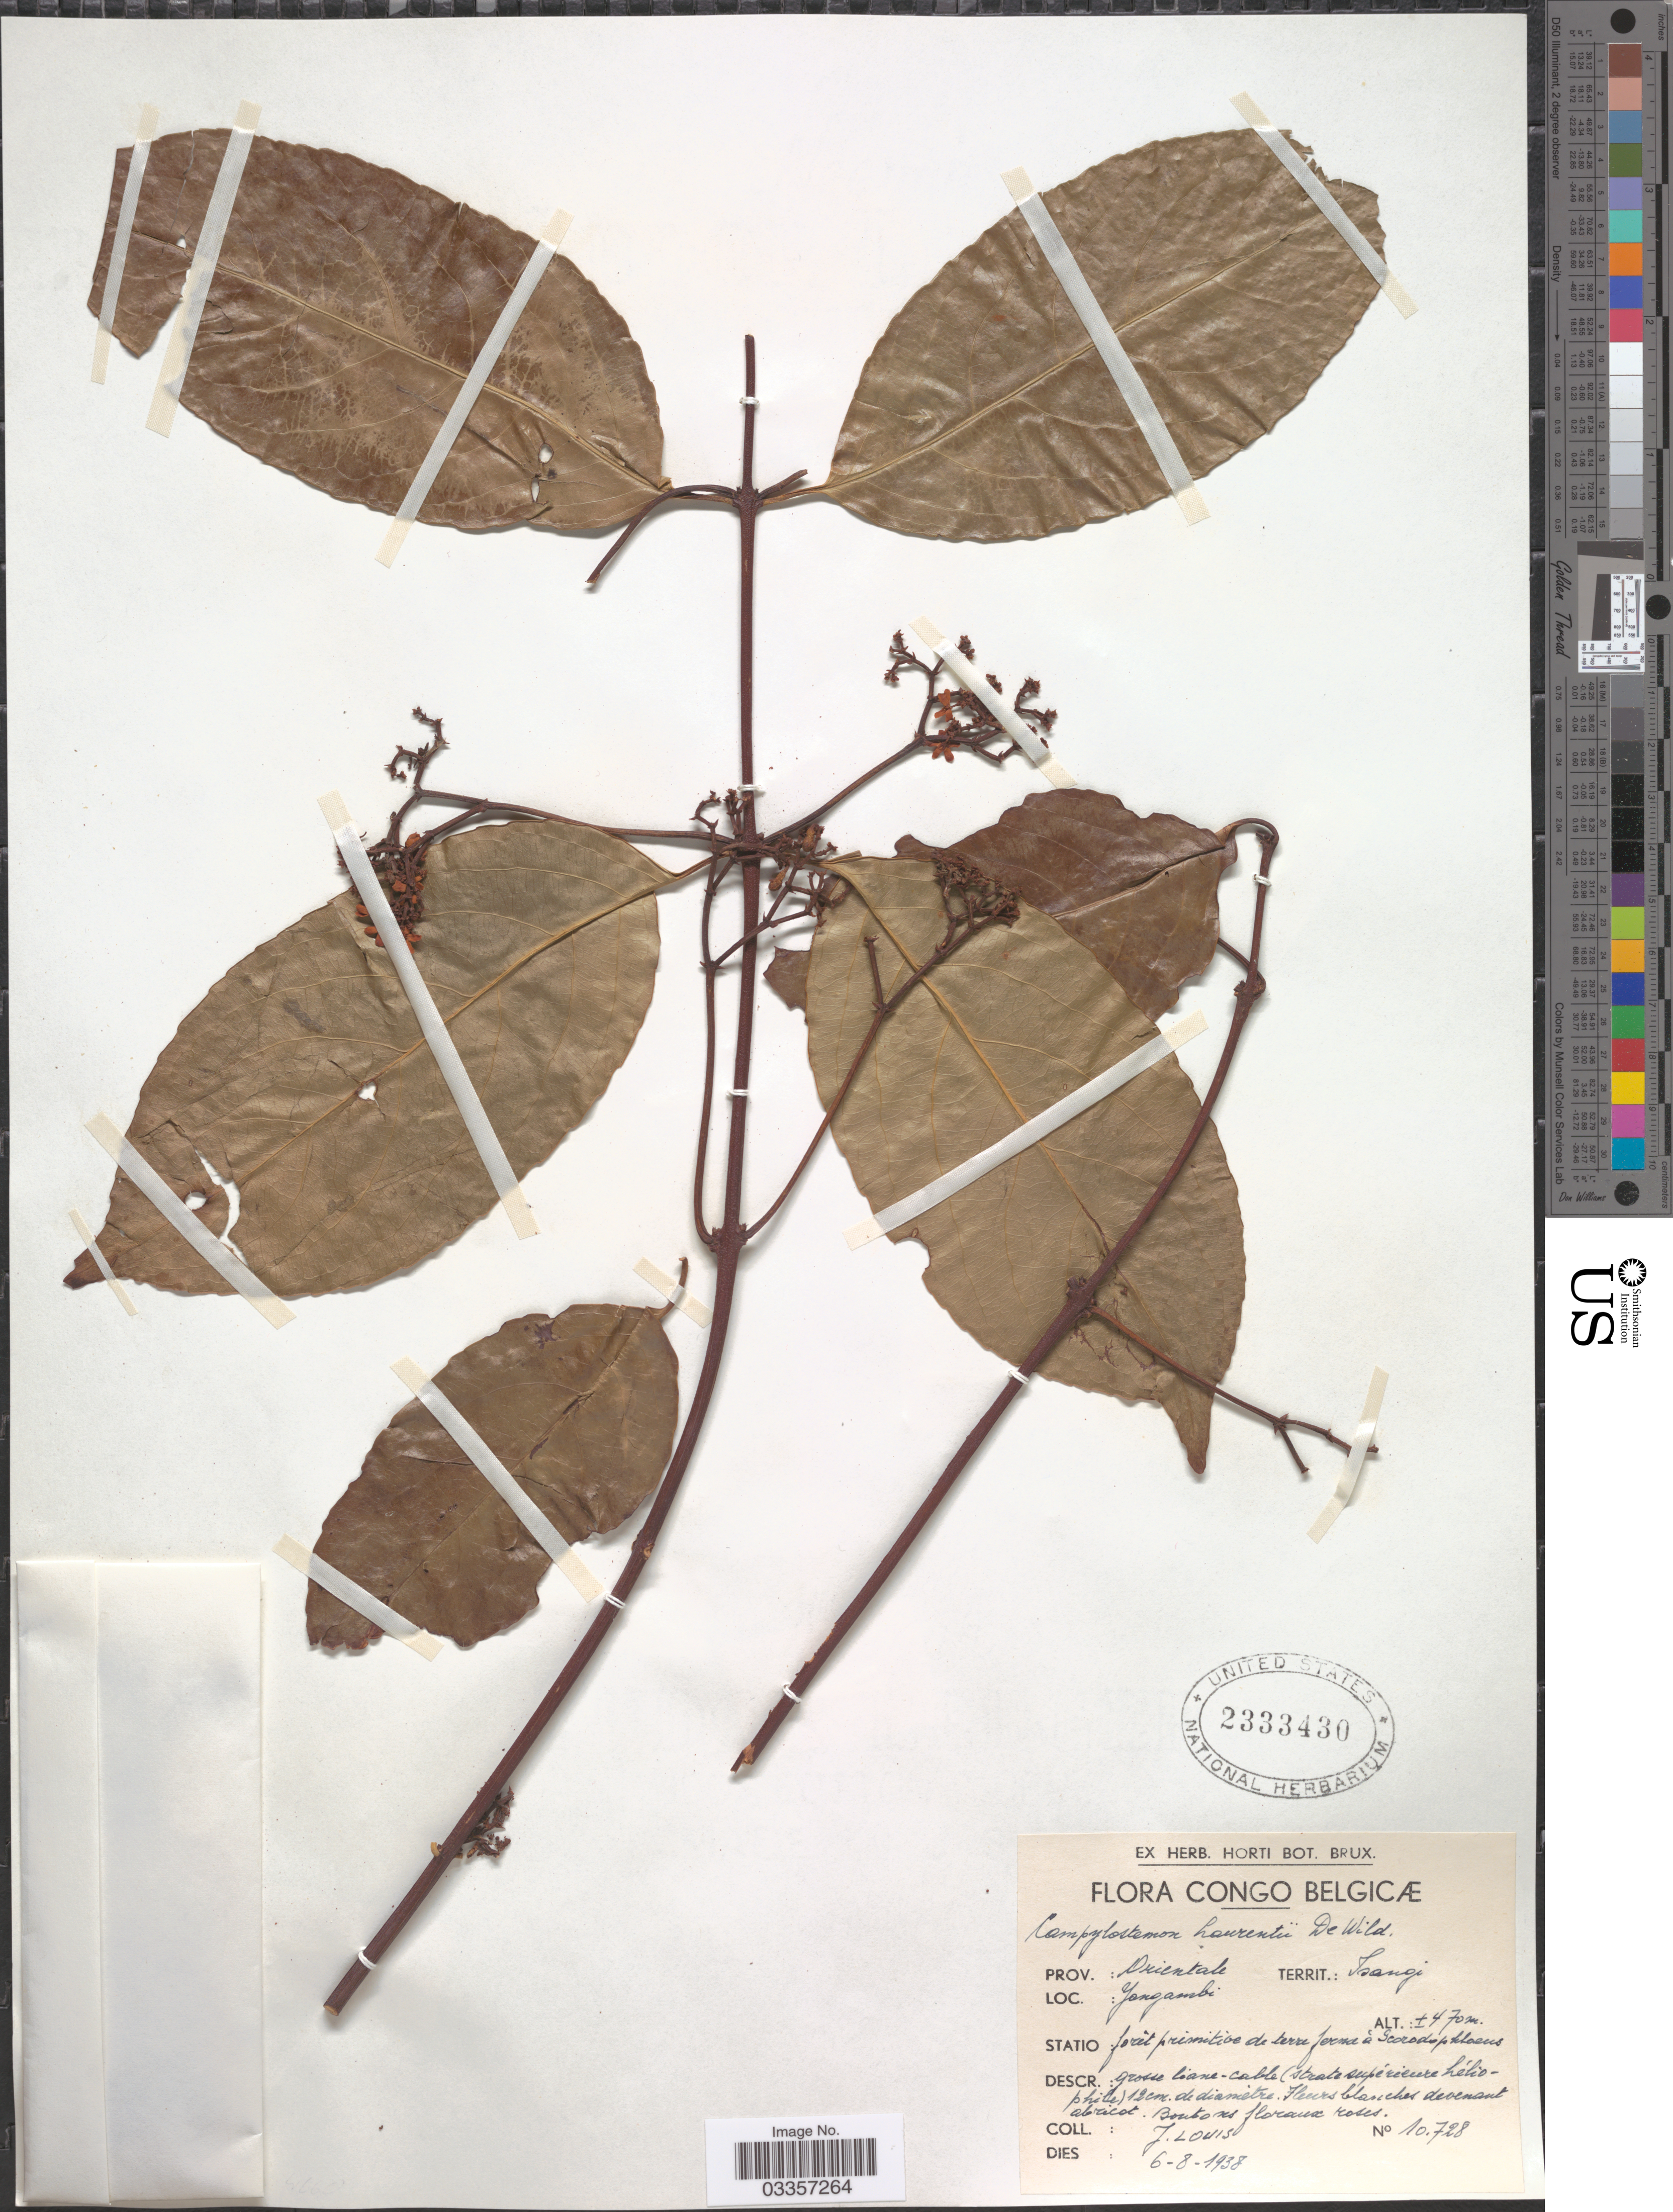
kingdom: Plantae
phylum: Tracheophyta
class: Magnoliopsida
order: Celastrales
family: Celastraceae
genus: Campylostemon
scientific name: Campylostemon laurentii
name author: De Wild.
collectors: J. Louis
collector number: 10728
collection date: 1938-08-06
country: Congo, Democratic Republic of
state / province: Tshopo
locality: Congo Belgicæ. Territ.: Isangi. Yangambi.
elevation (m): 470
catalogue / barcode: US 2333430